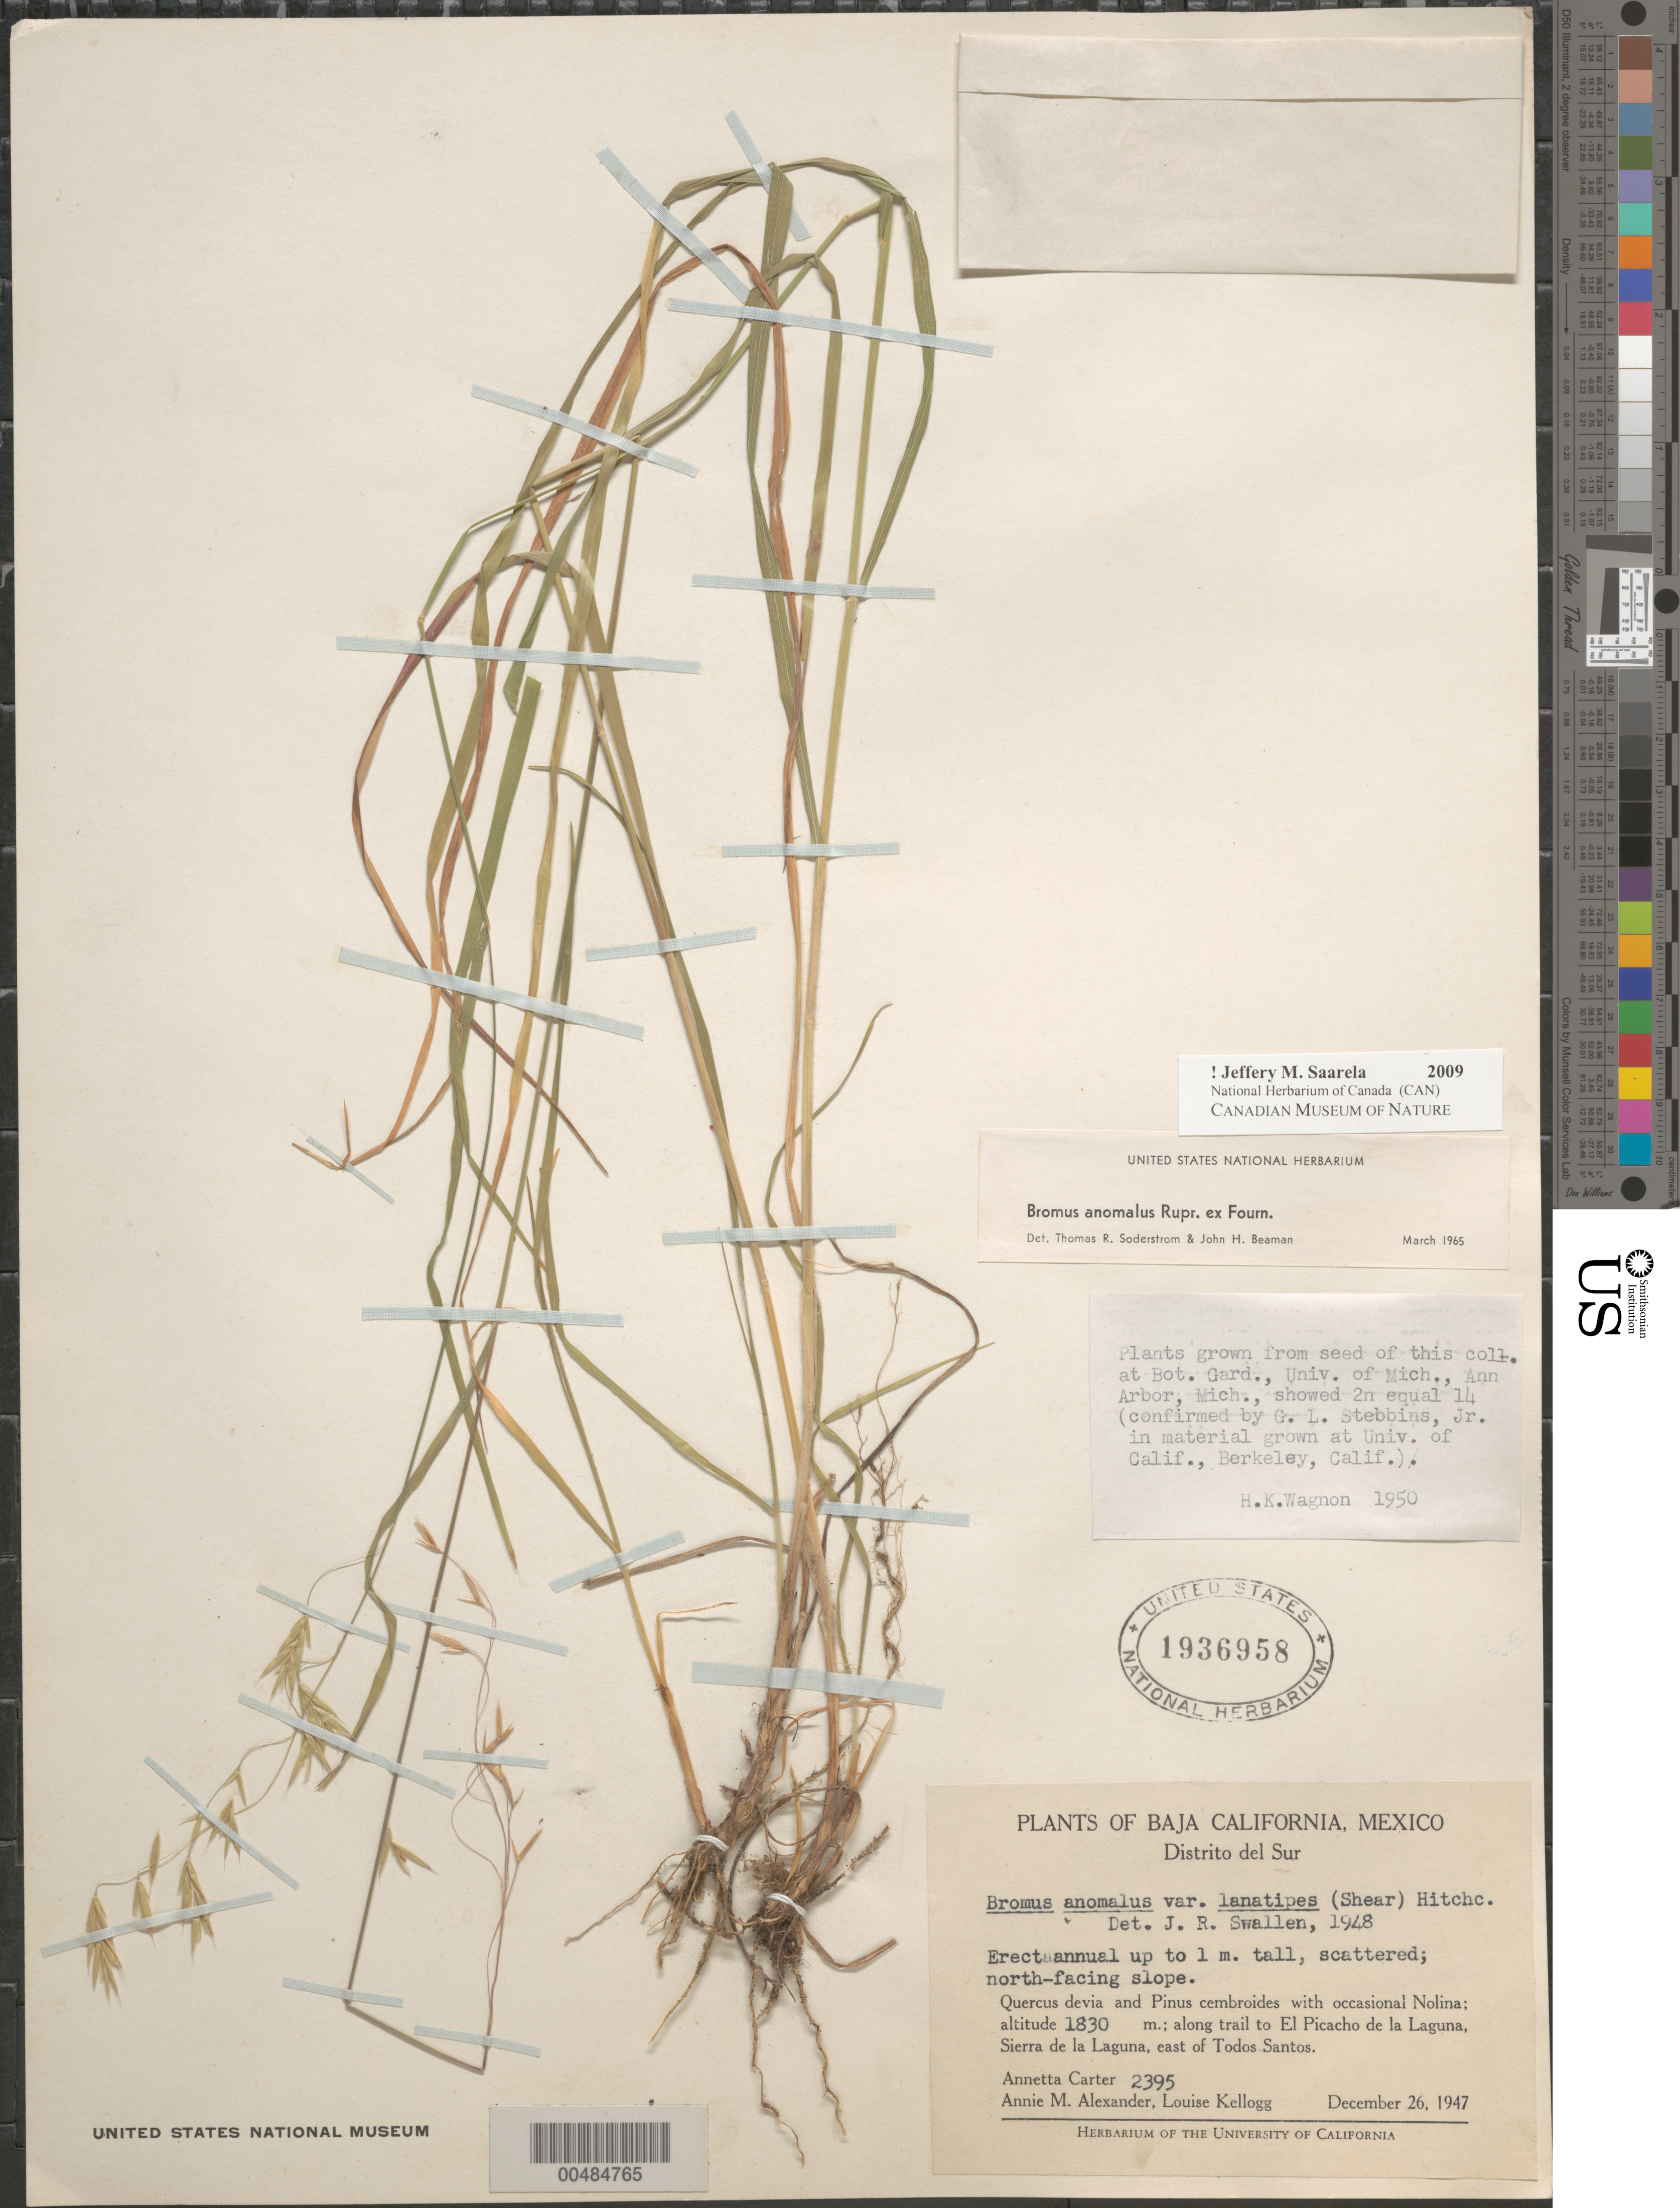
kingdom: Plantae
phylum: Tracheophyta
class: Liliopsida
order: Poales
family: Poaceae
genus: Bromus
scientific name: Bromus anomalus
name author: Rupr. ex E. Fourn.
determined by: Soderstrom, T. R.; Beaman, J. H.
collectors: A. M. Carter, A. M. Alexander & L. Kellogg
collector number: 2395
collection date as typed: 26 Dec 1947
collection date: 1947-12-26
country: Mexico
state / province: Baja California Sur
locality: Along trail to El Picacho de la Laguna, Sierra de la Laguna, E of Todos Santos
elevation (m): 1830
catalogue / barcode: US 1936958